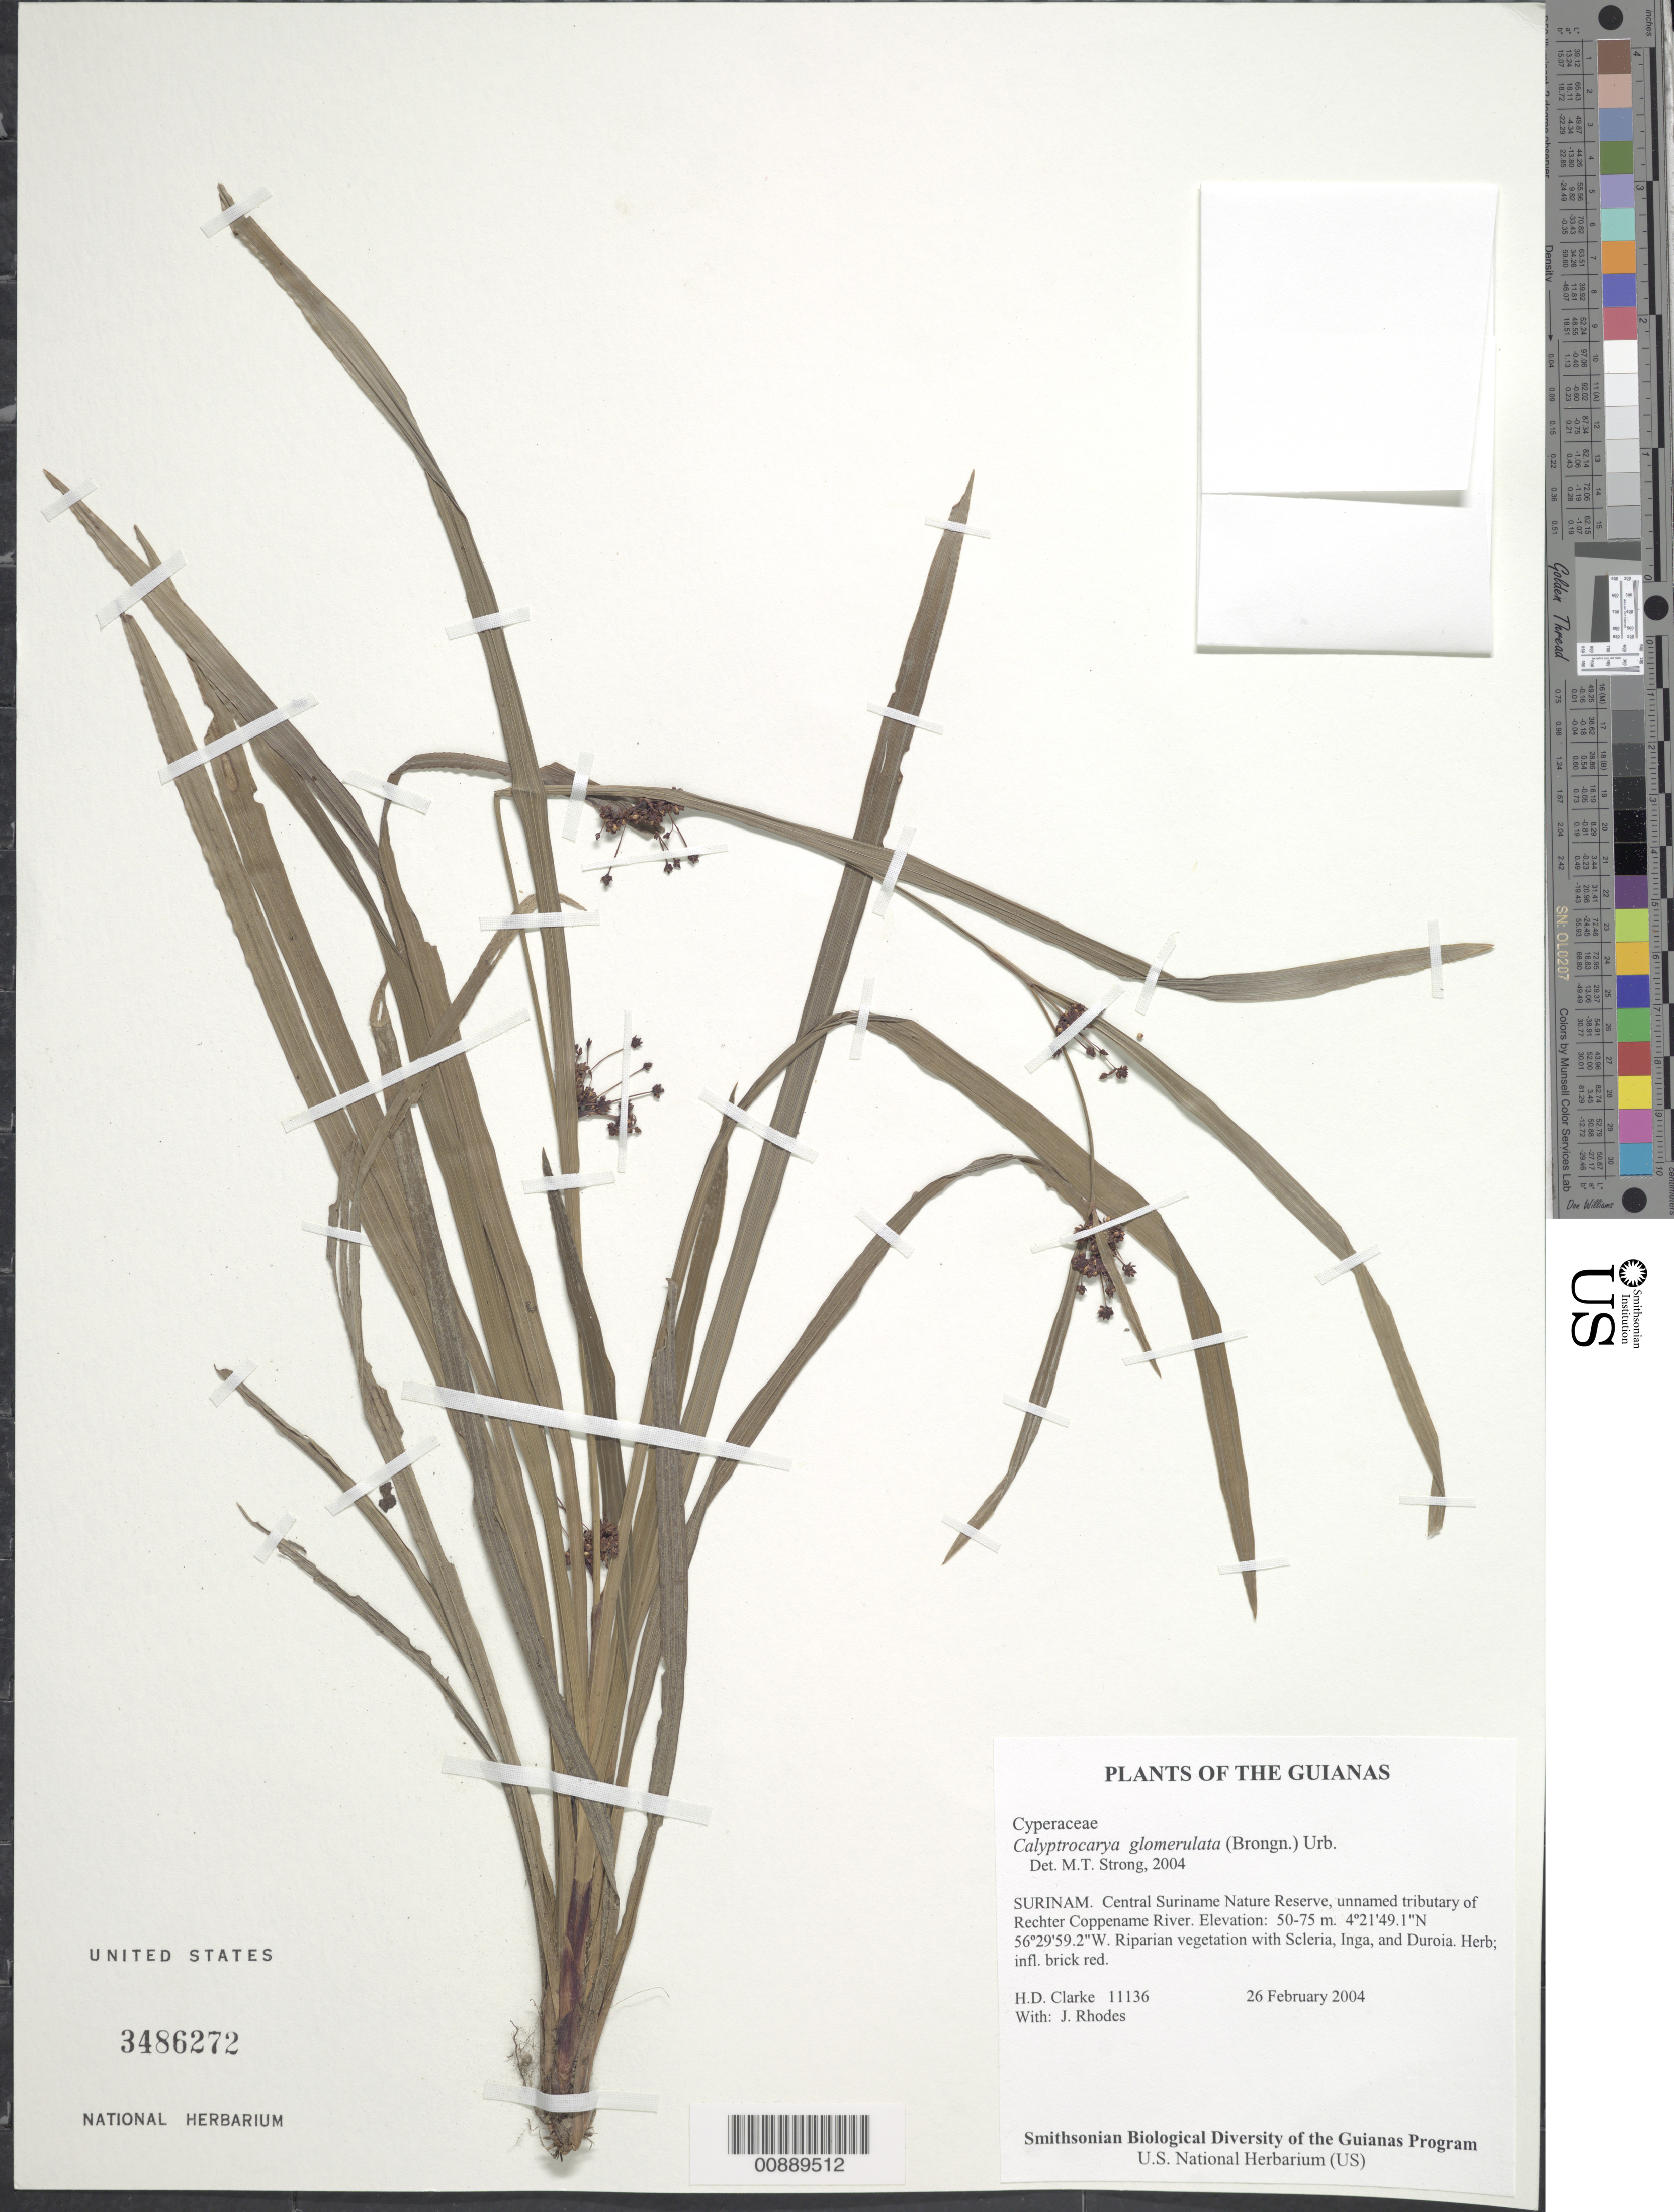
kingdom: Plantae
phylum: Tracheophyta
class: Liliopsida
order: Poales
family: Cyperaceae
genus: Calyptrocarya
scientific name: Calyptrocarya glomerulata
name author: (Brongn.) Urb.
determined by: Strong, M. T., (US), Smithsonian Institution - National Museum of Natural History (UNITED STATES)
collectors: H. D. Clarke & J. Rhodes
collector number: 11136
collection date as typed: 26 February 2004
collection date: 2004-02-26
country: Suriname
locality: Central Suriname Nature Reserve, unnamed tributary of Rechter Coppename River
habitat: Riparian vegetation with Scleria, Inga, and Duroia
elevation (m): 50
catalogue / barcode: US 3486272